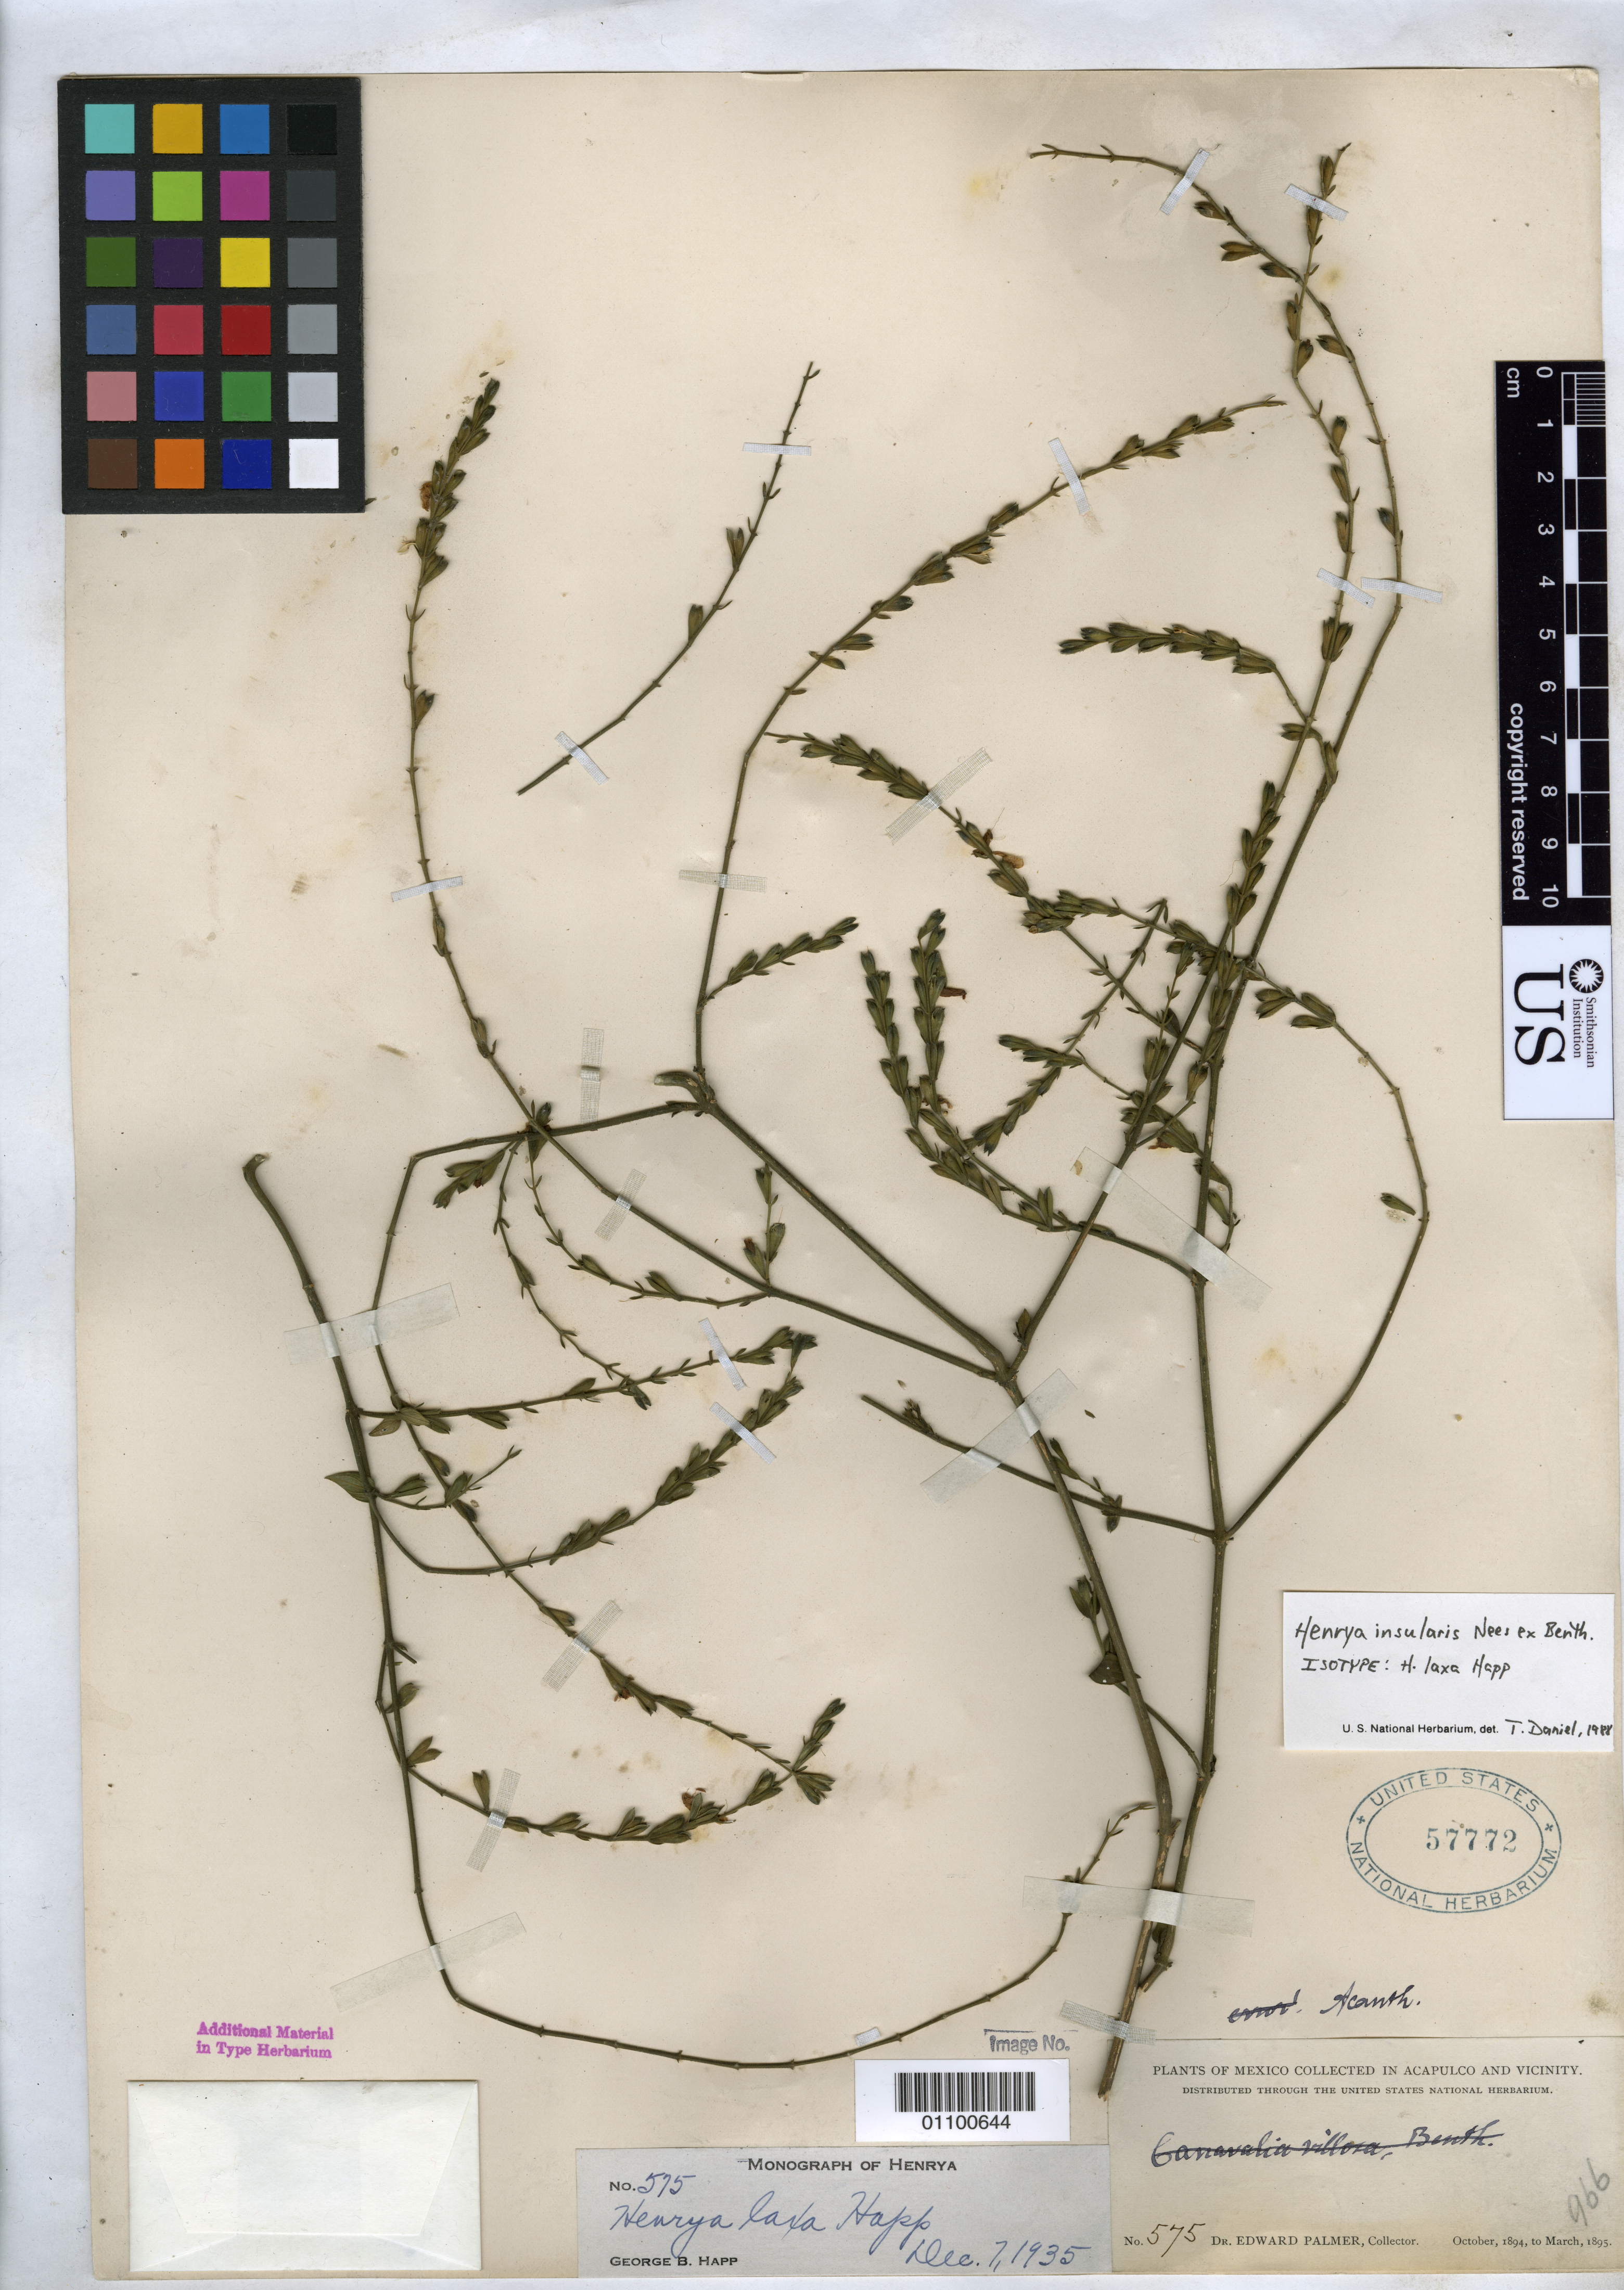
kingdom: Plantae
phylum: Tracheophyta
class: Magnoliopsida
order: Lamiales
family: Acanthaceae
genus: Henrya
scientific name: Henrya laxa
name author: Happ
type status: Isotype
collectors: E. Palmer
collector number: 575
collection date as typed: Oct 1894 to -- Mar 1895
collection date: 1894-10/1895-03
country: Mexico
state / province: Guerrero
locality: Acapulco and vicinity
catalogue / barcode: US 57772